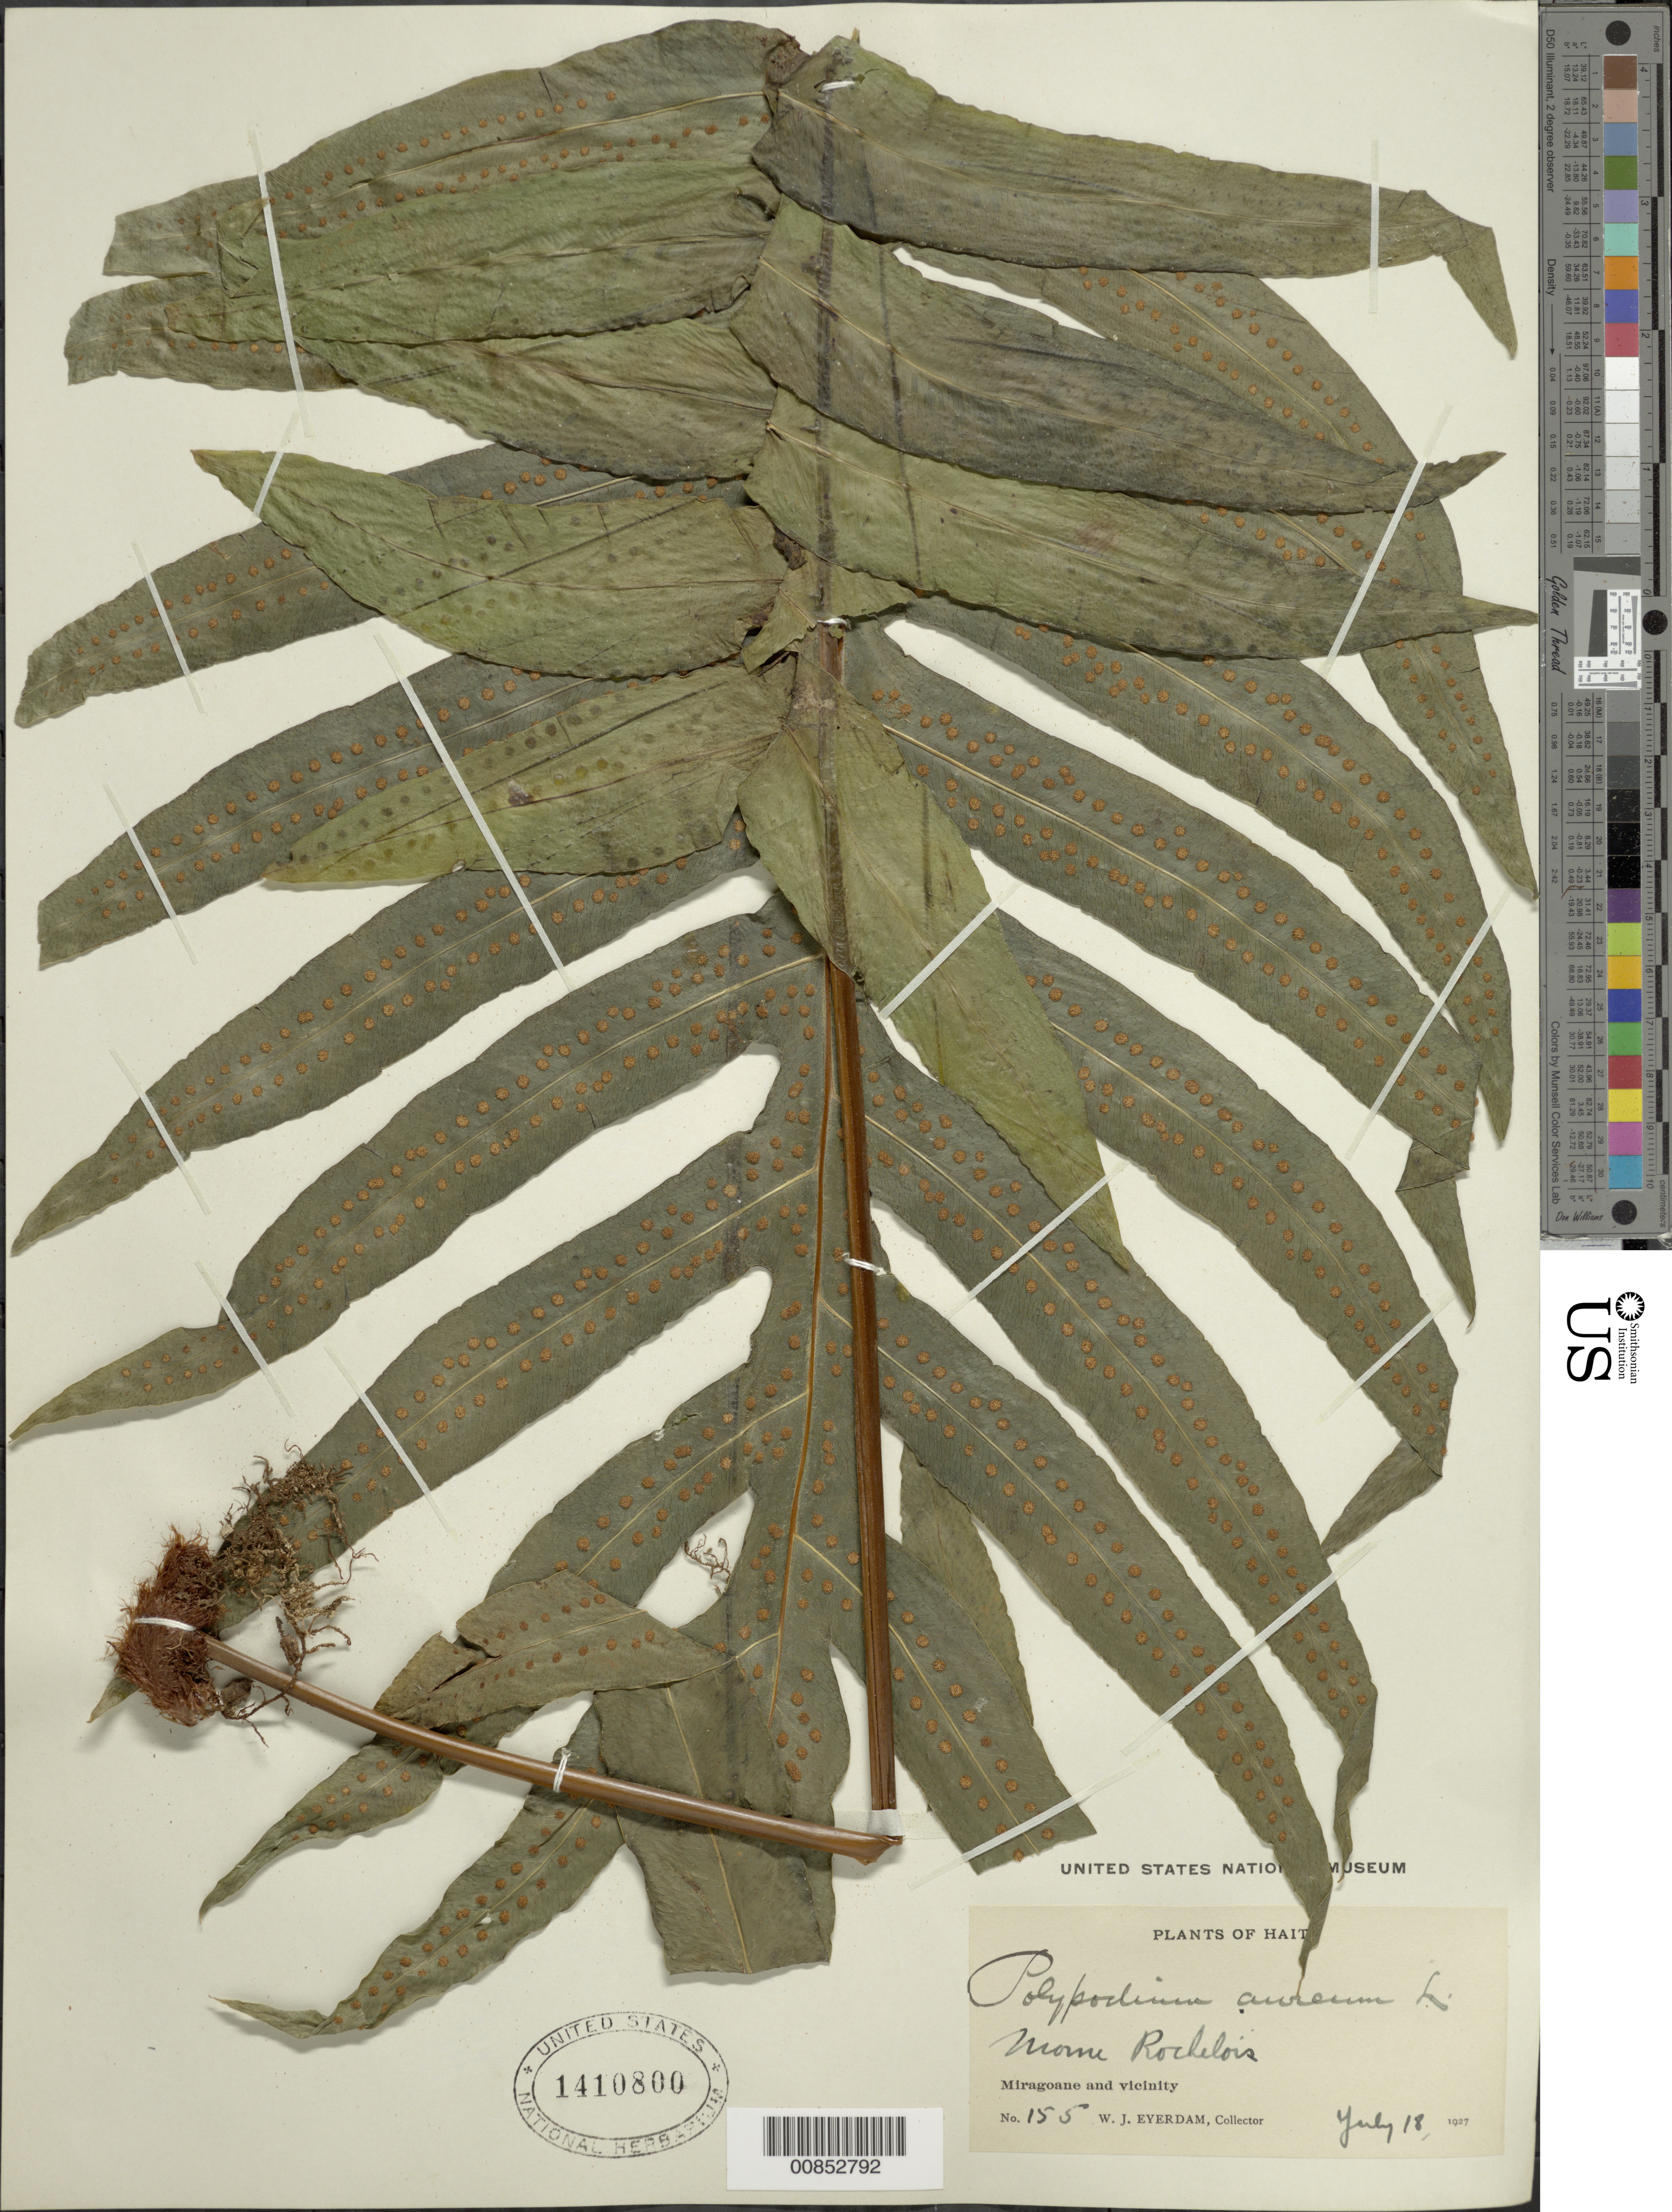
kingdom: Plantae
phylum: Tracheophyta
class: Polypodiopsida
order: Polypodiales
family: Polypodiaceae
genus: Phlebodium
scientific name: Phlebodium aureum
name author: (L.) J. Sm.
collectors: W. J. Eyerdam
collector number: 155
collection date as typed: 18 Jul 1927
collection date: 1927-07-18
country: Haiti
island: Hispaniola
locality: Miragoane, Morne Rochelois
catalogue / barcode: US 1410800